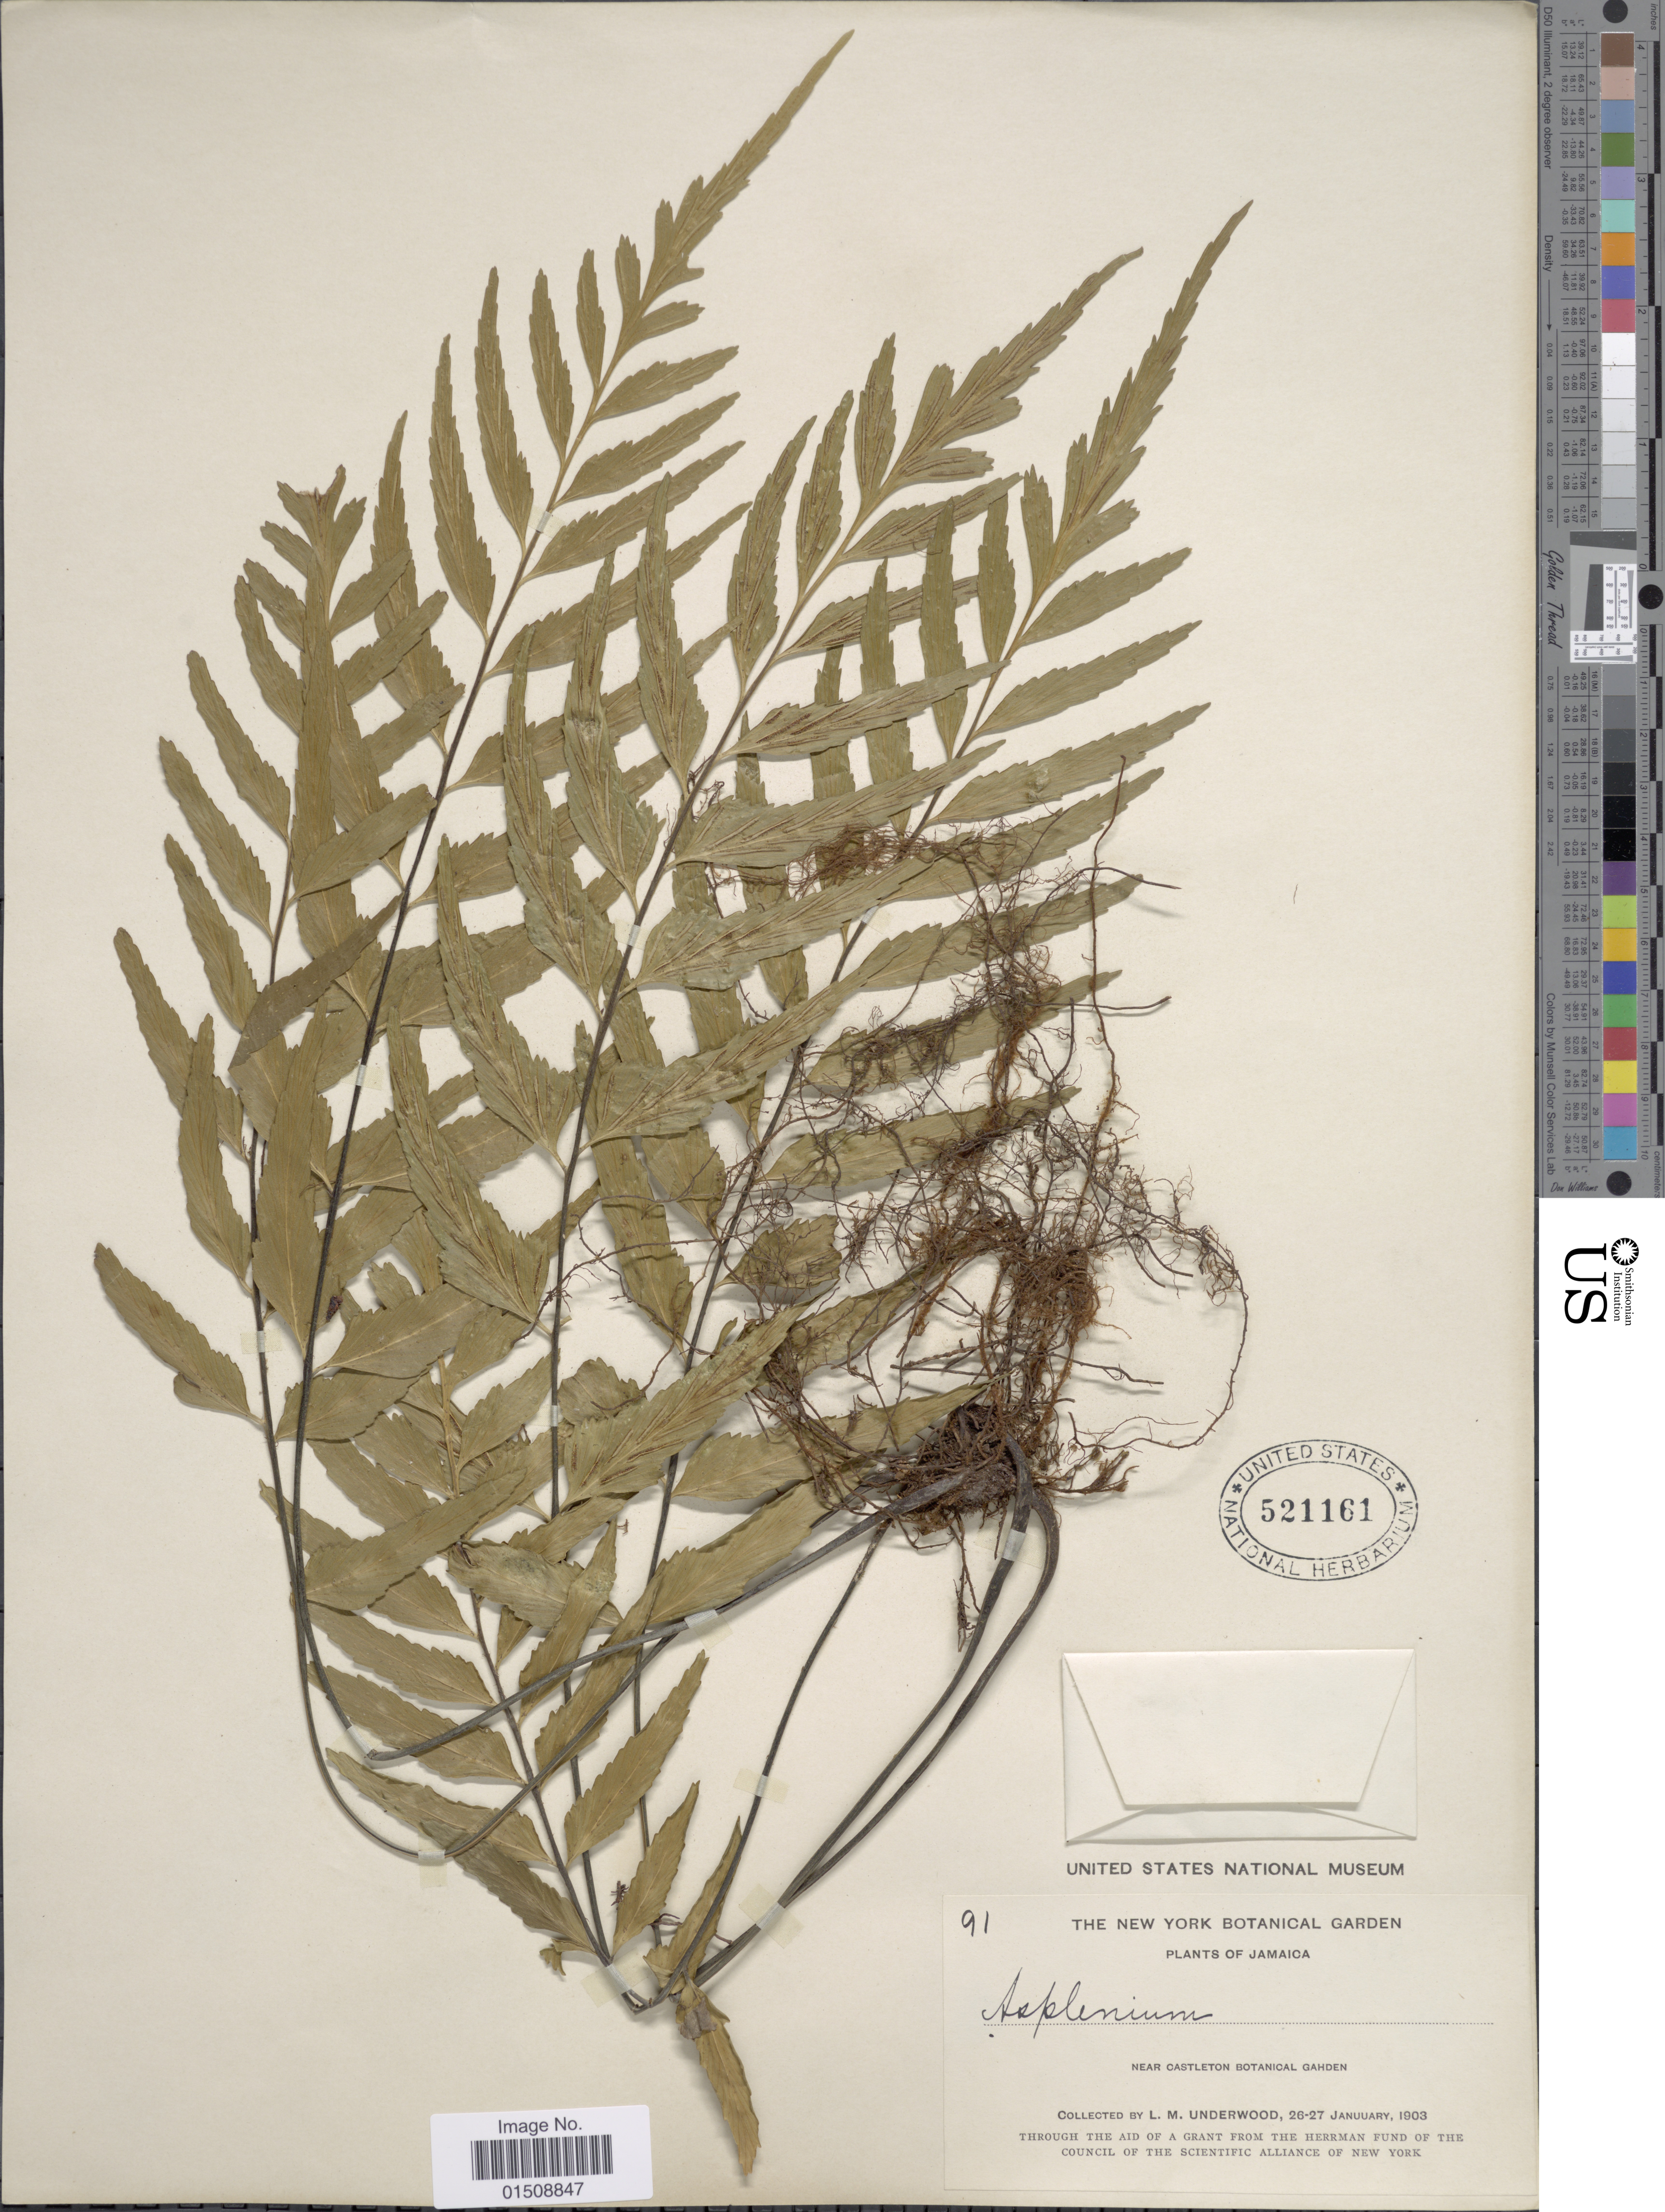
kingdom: Plantae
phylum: Tracheophyta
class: Polypodiopsida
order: Polypodiales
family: Aspleniaceae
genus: Asplenium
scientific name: Asplenium erosum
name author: L.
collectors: L. M. Underwood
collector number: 91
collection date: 1903-01-26/1903-01-27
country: Jamaica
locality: Near Castleton Botanical Gahden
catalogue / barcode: US 521161